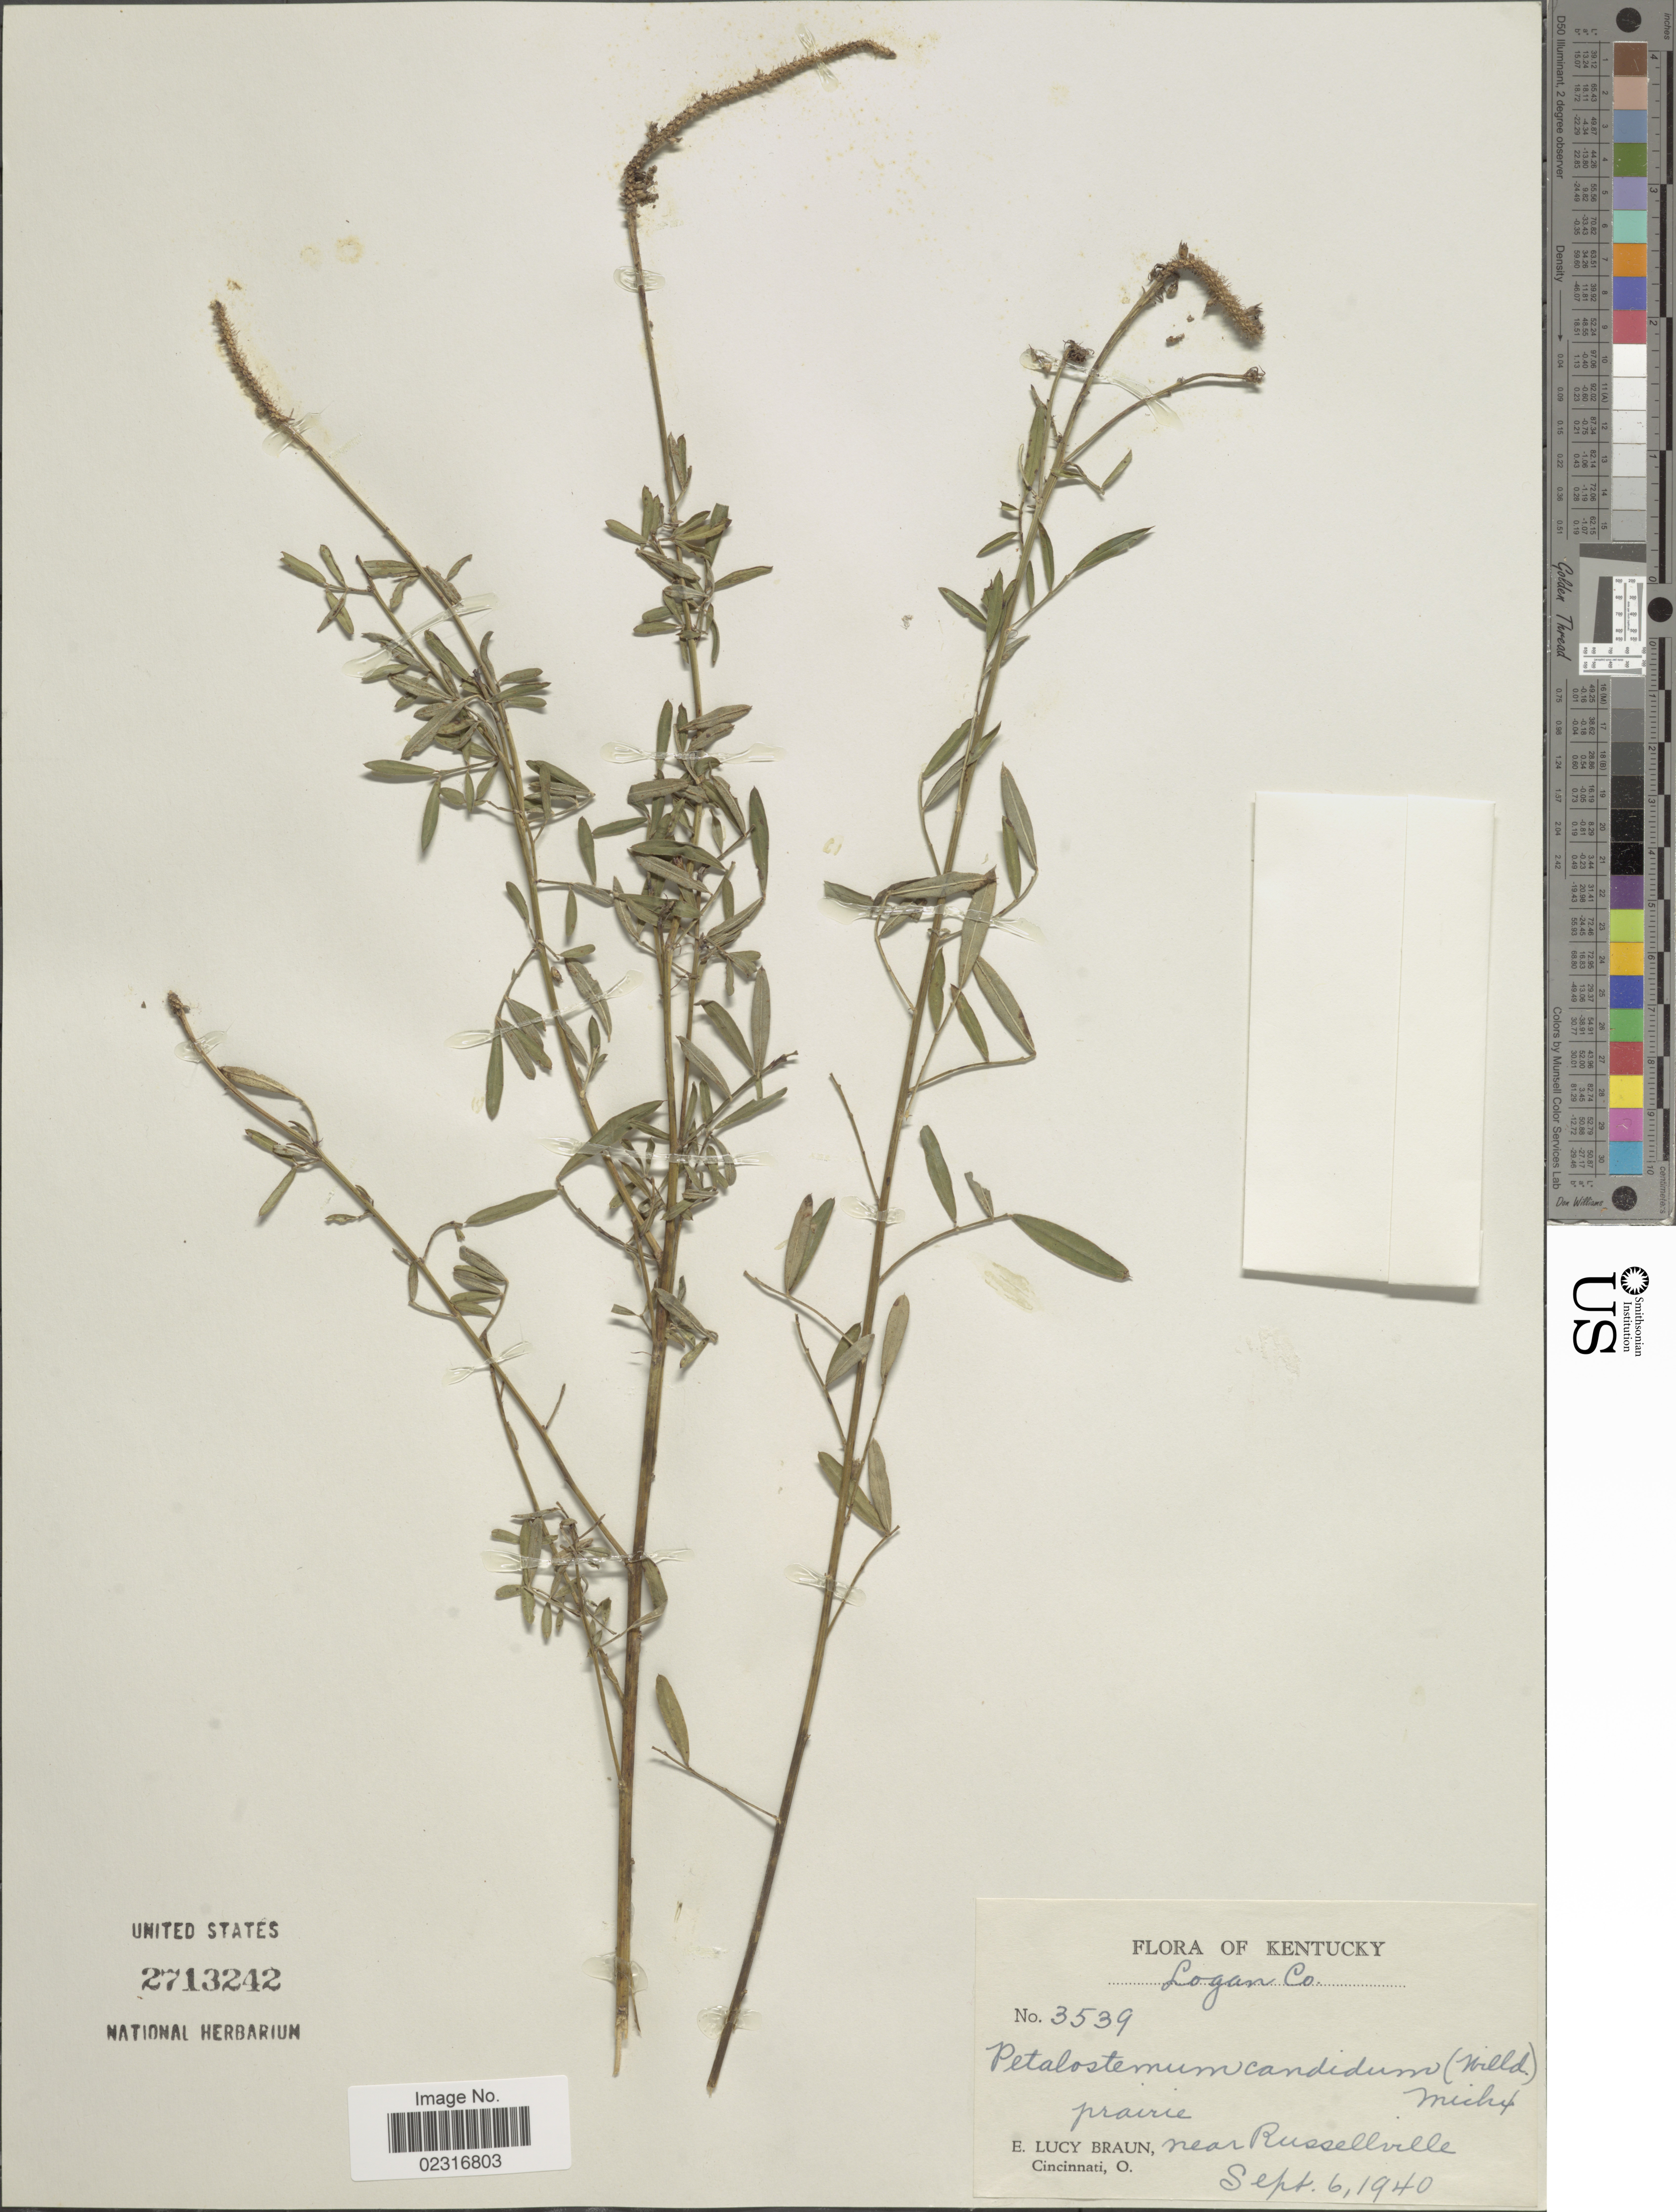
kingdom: Plantae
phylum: Tracheophyta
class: Magnoliopsida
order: Fabales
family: Fabaceae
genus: Dalea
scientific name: Dalea candida var. candida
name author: Michx. ex Willd.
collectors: E. L. Braun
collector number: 3539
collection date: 1940-09-06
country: United States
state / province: Kentucky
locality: Logan Co. Near Russellville.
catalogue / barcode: US 2713242